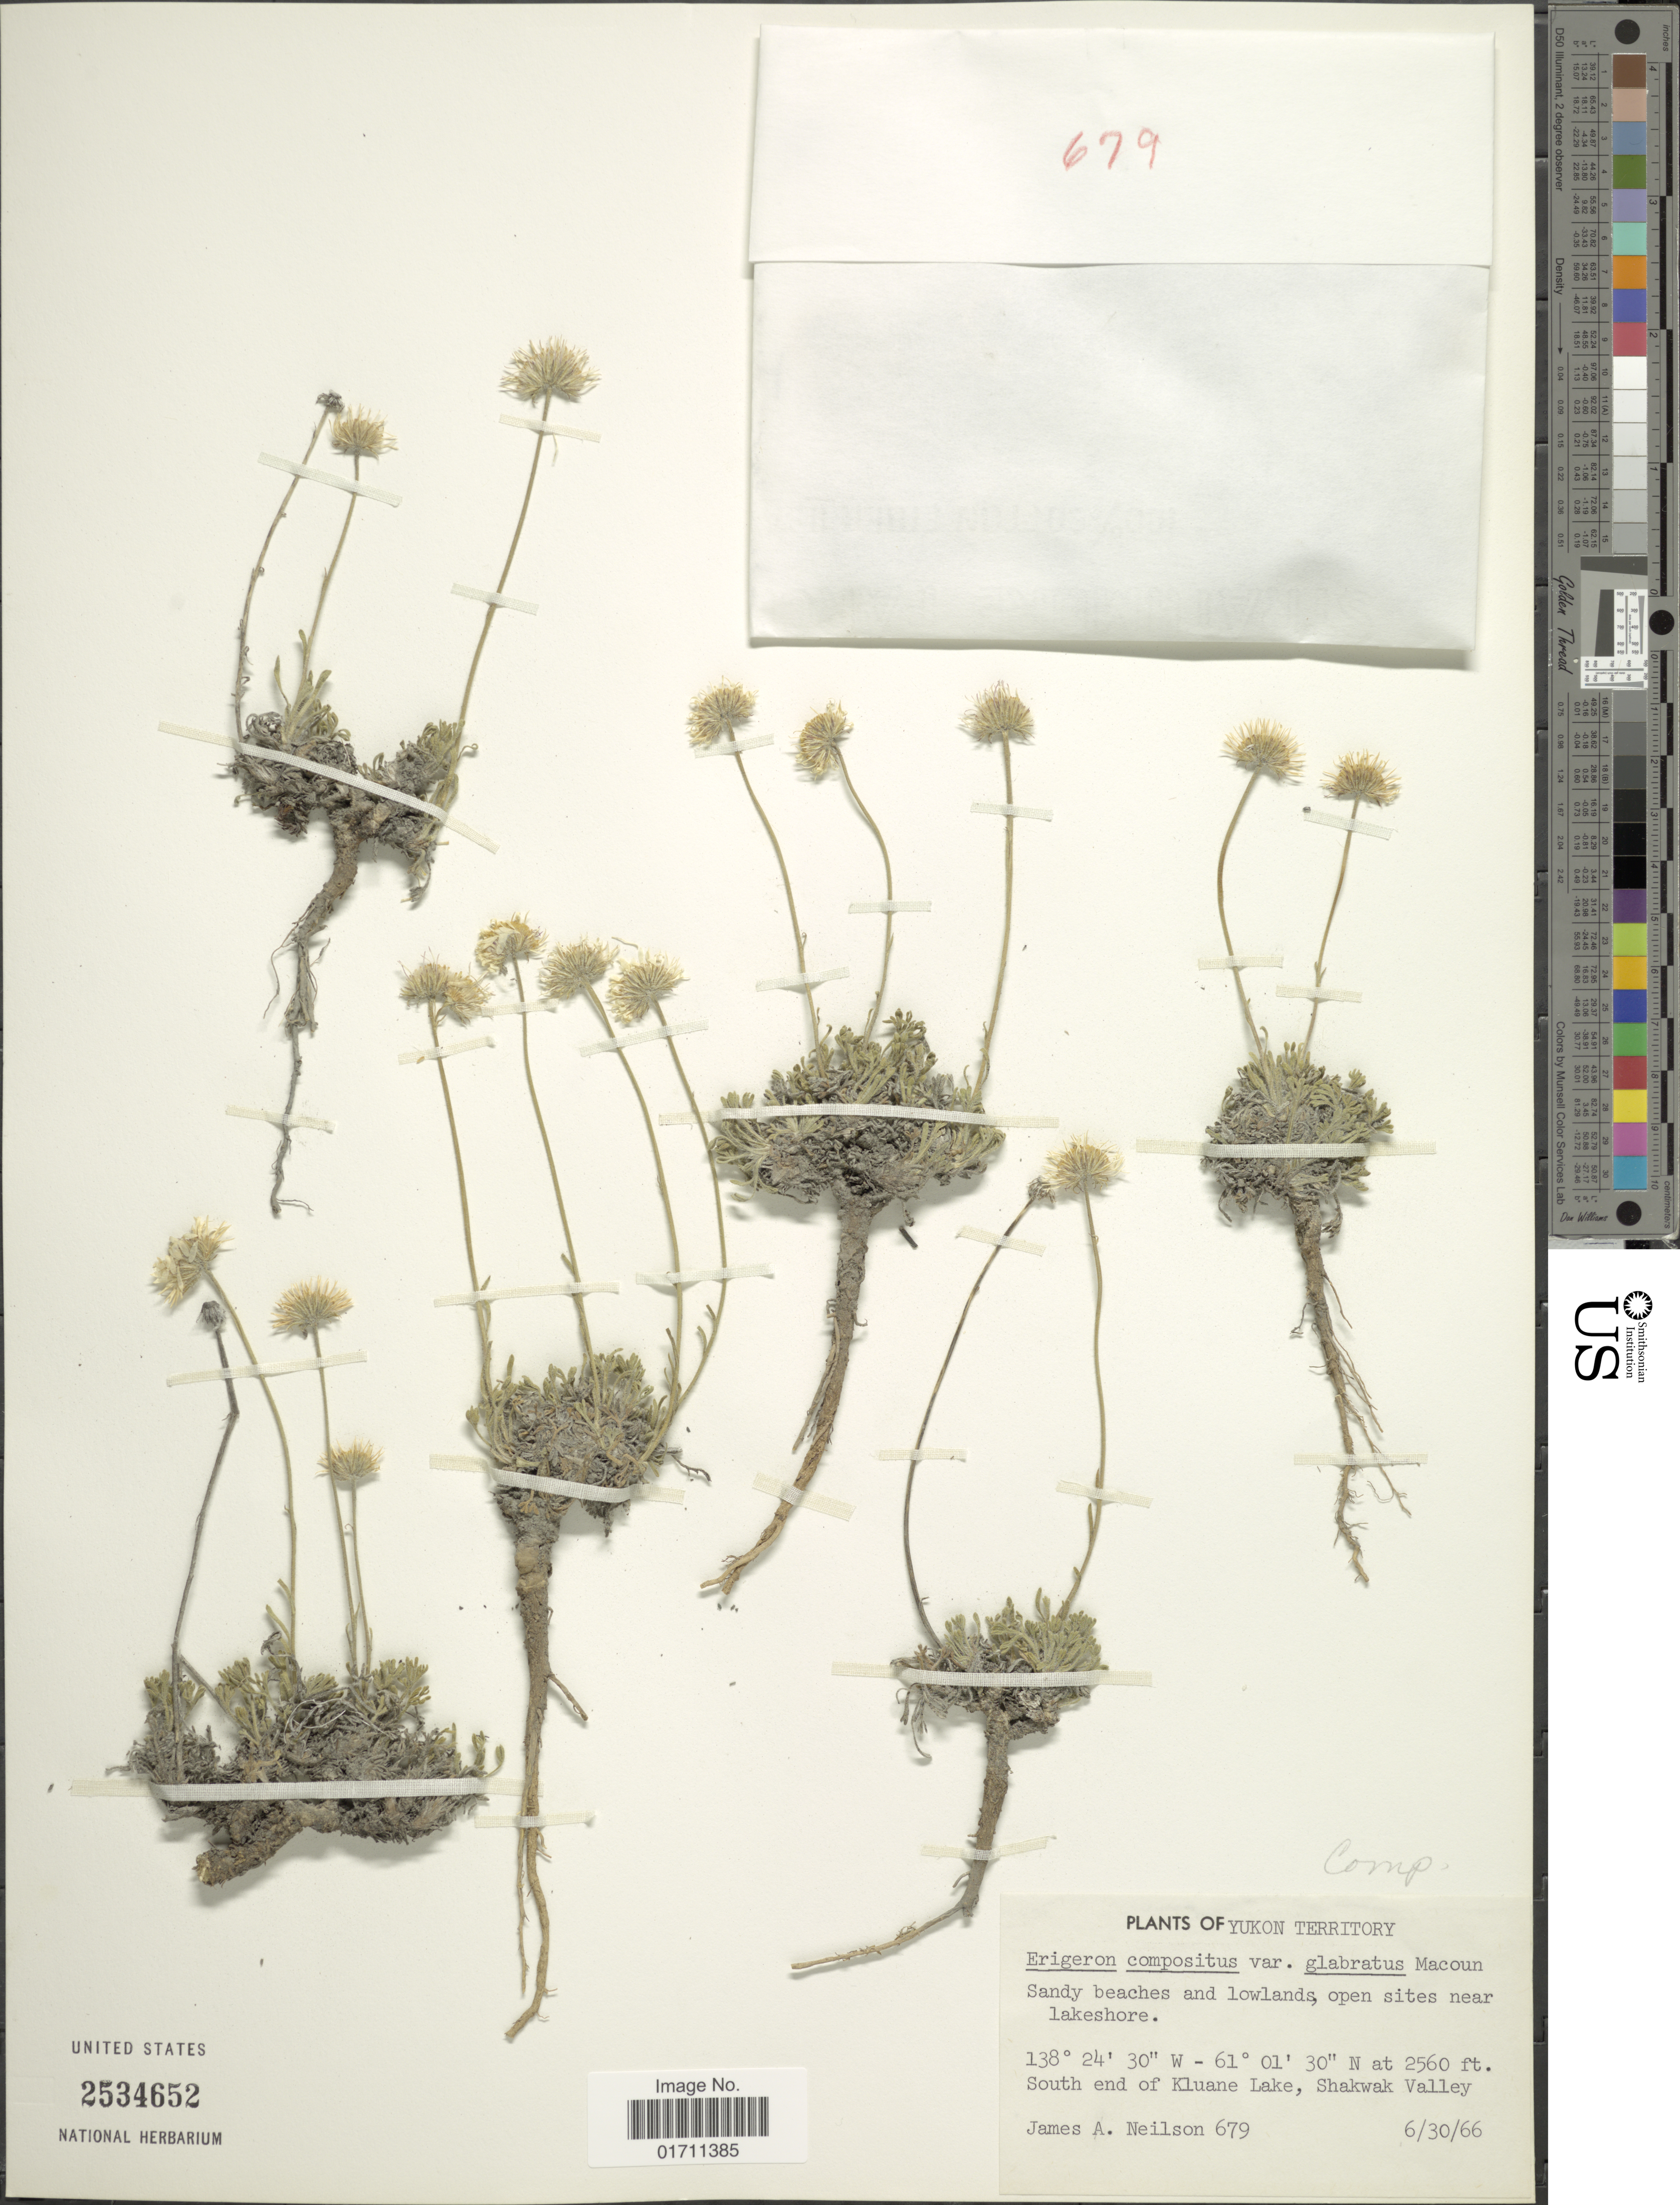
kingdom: Plantae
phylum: Tracheophyta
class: Magnoliopsida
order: Asterales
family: Asteraceae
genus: Erigeron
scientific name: Erigeron compositus var. glabratus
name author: Macoun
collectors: J. Neilson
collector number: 679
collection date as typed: Transcribed d/m/y: 30/6/66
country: Canada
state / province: Yukon Territory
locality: Sandy beaches and lowlands, open sites near lakeshore, South end of Kluane Lake, Shakwak Valley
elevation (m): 780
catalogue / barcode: US 2534652